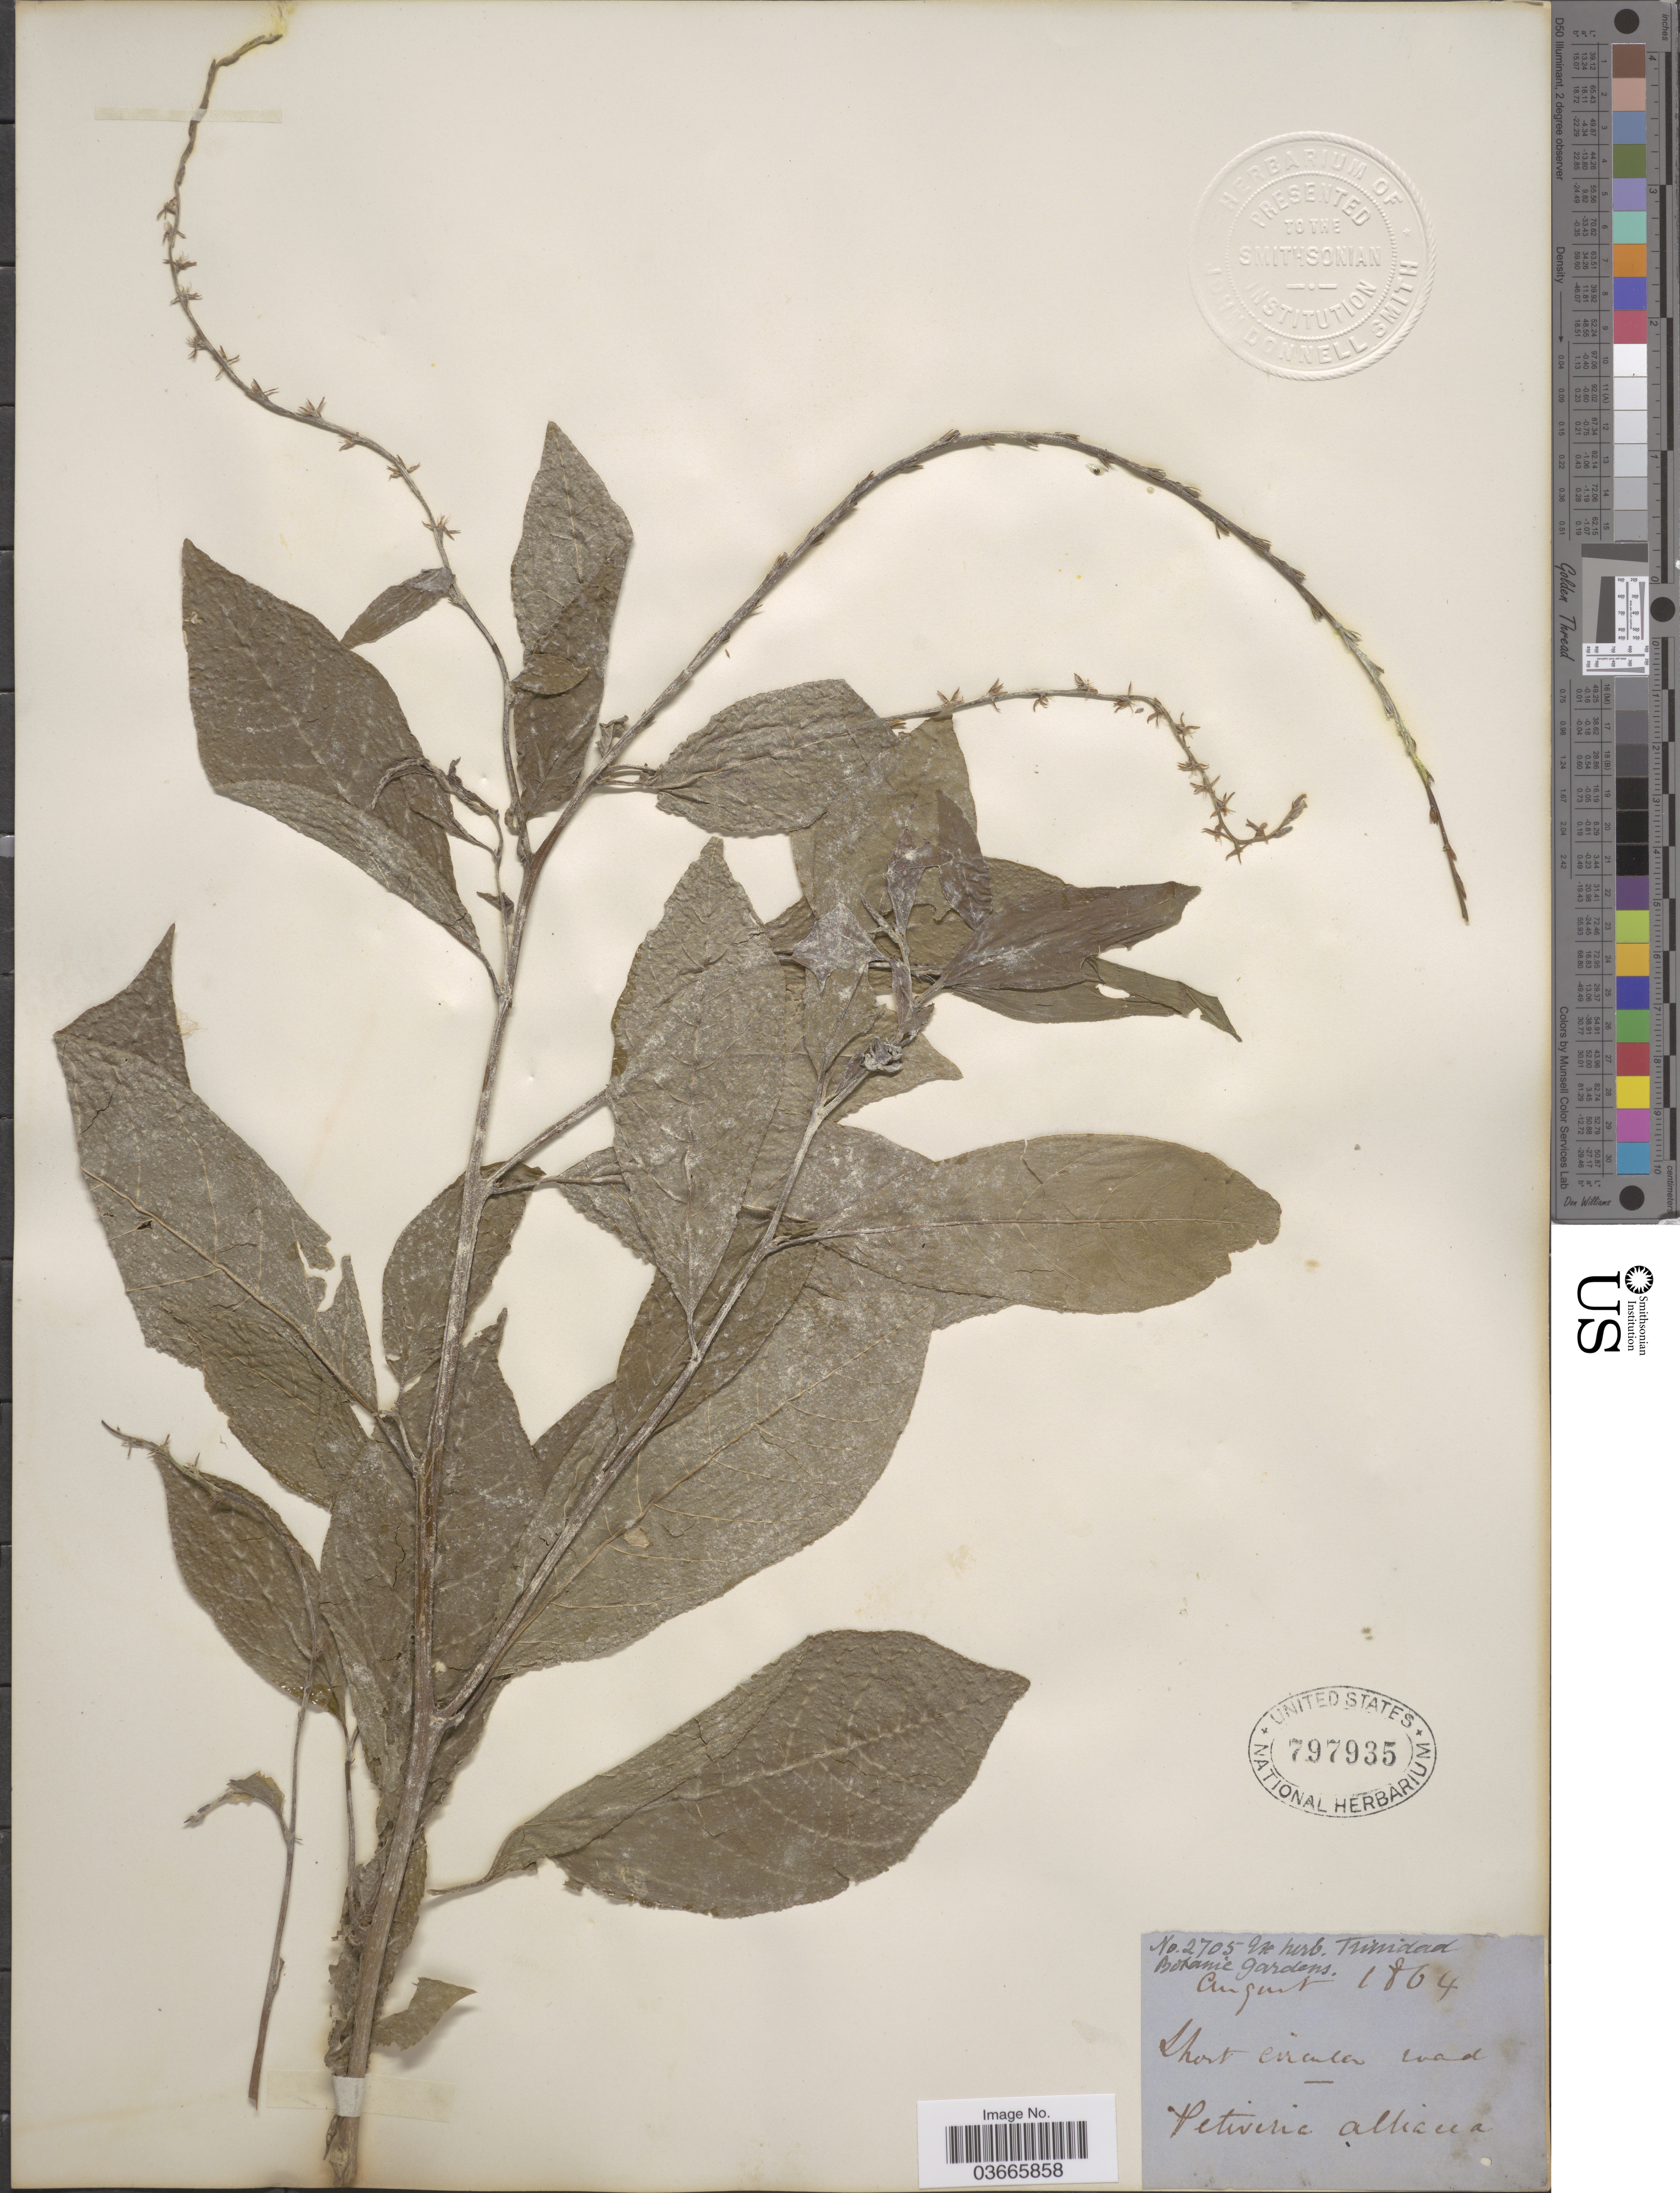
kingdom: Plantae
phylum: Tracheophyta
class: Magnoliopsida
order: Caryophyllales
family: Phytolaccaceae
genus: Petiveria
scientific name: Petiveria alliacea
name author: L.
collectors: ex herb. Botanic Gardens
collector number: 2705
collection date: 1864-08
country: Trinidad and Tobago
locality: Trinidad.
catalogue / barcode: US 797935